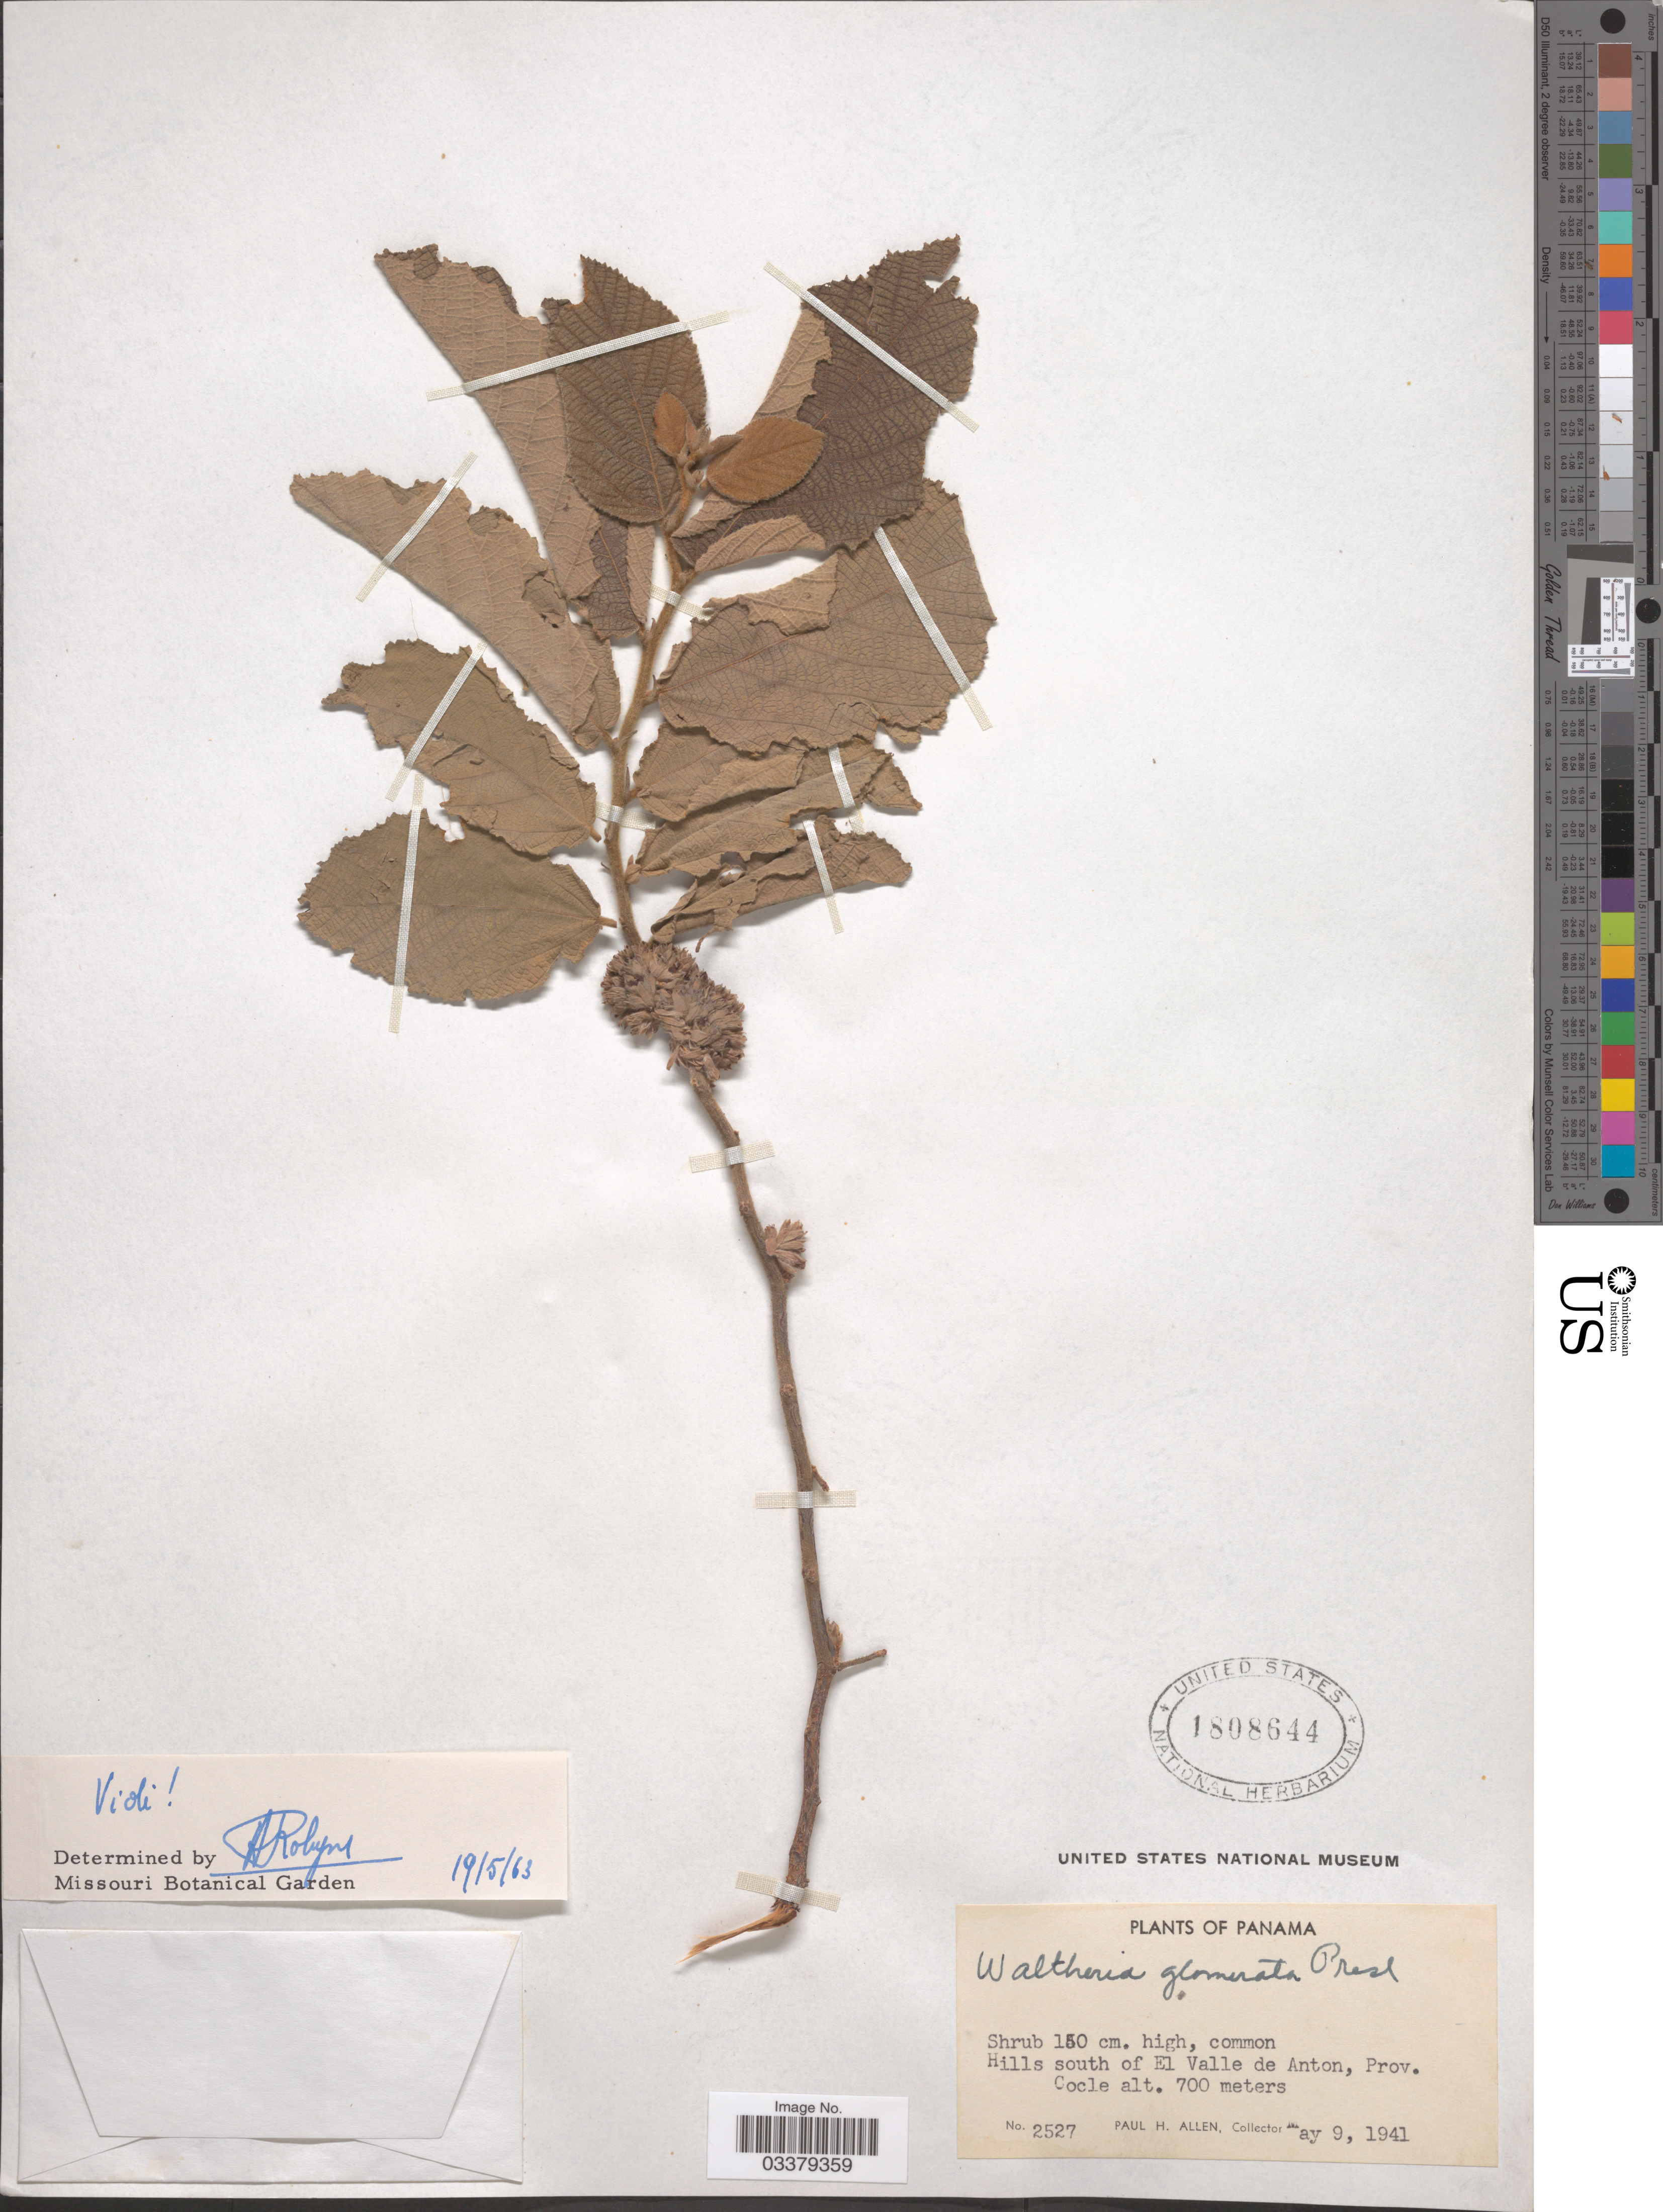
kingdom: Plantae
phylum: Tracheophyta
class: Magnoliopsida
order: Malvales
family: Malvaceae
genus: Waltheria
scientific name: Waltheria glomerata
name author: C. Presl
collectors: P. H. Allen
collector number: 2527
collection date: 1941-05-09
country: Panama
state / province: Coclé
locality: Hills south of El Valle de Anton.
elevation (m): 700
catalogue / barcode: US 1808644